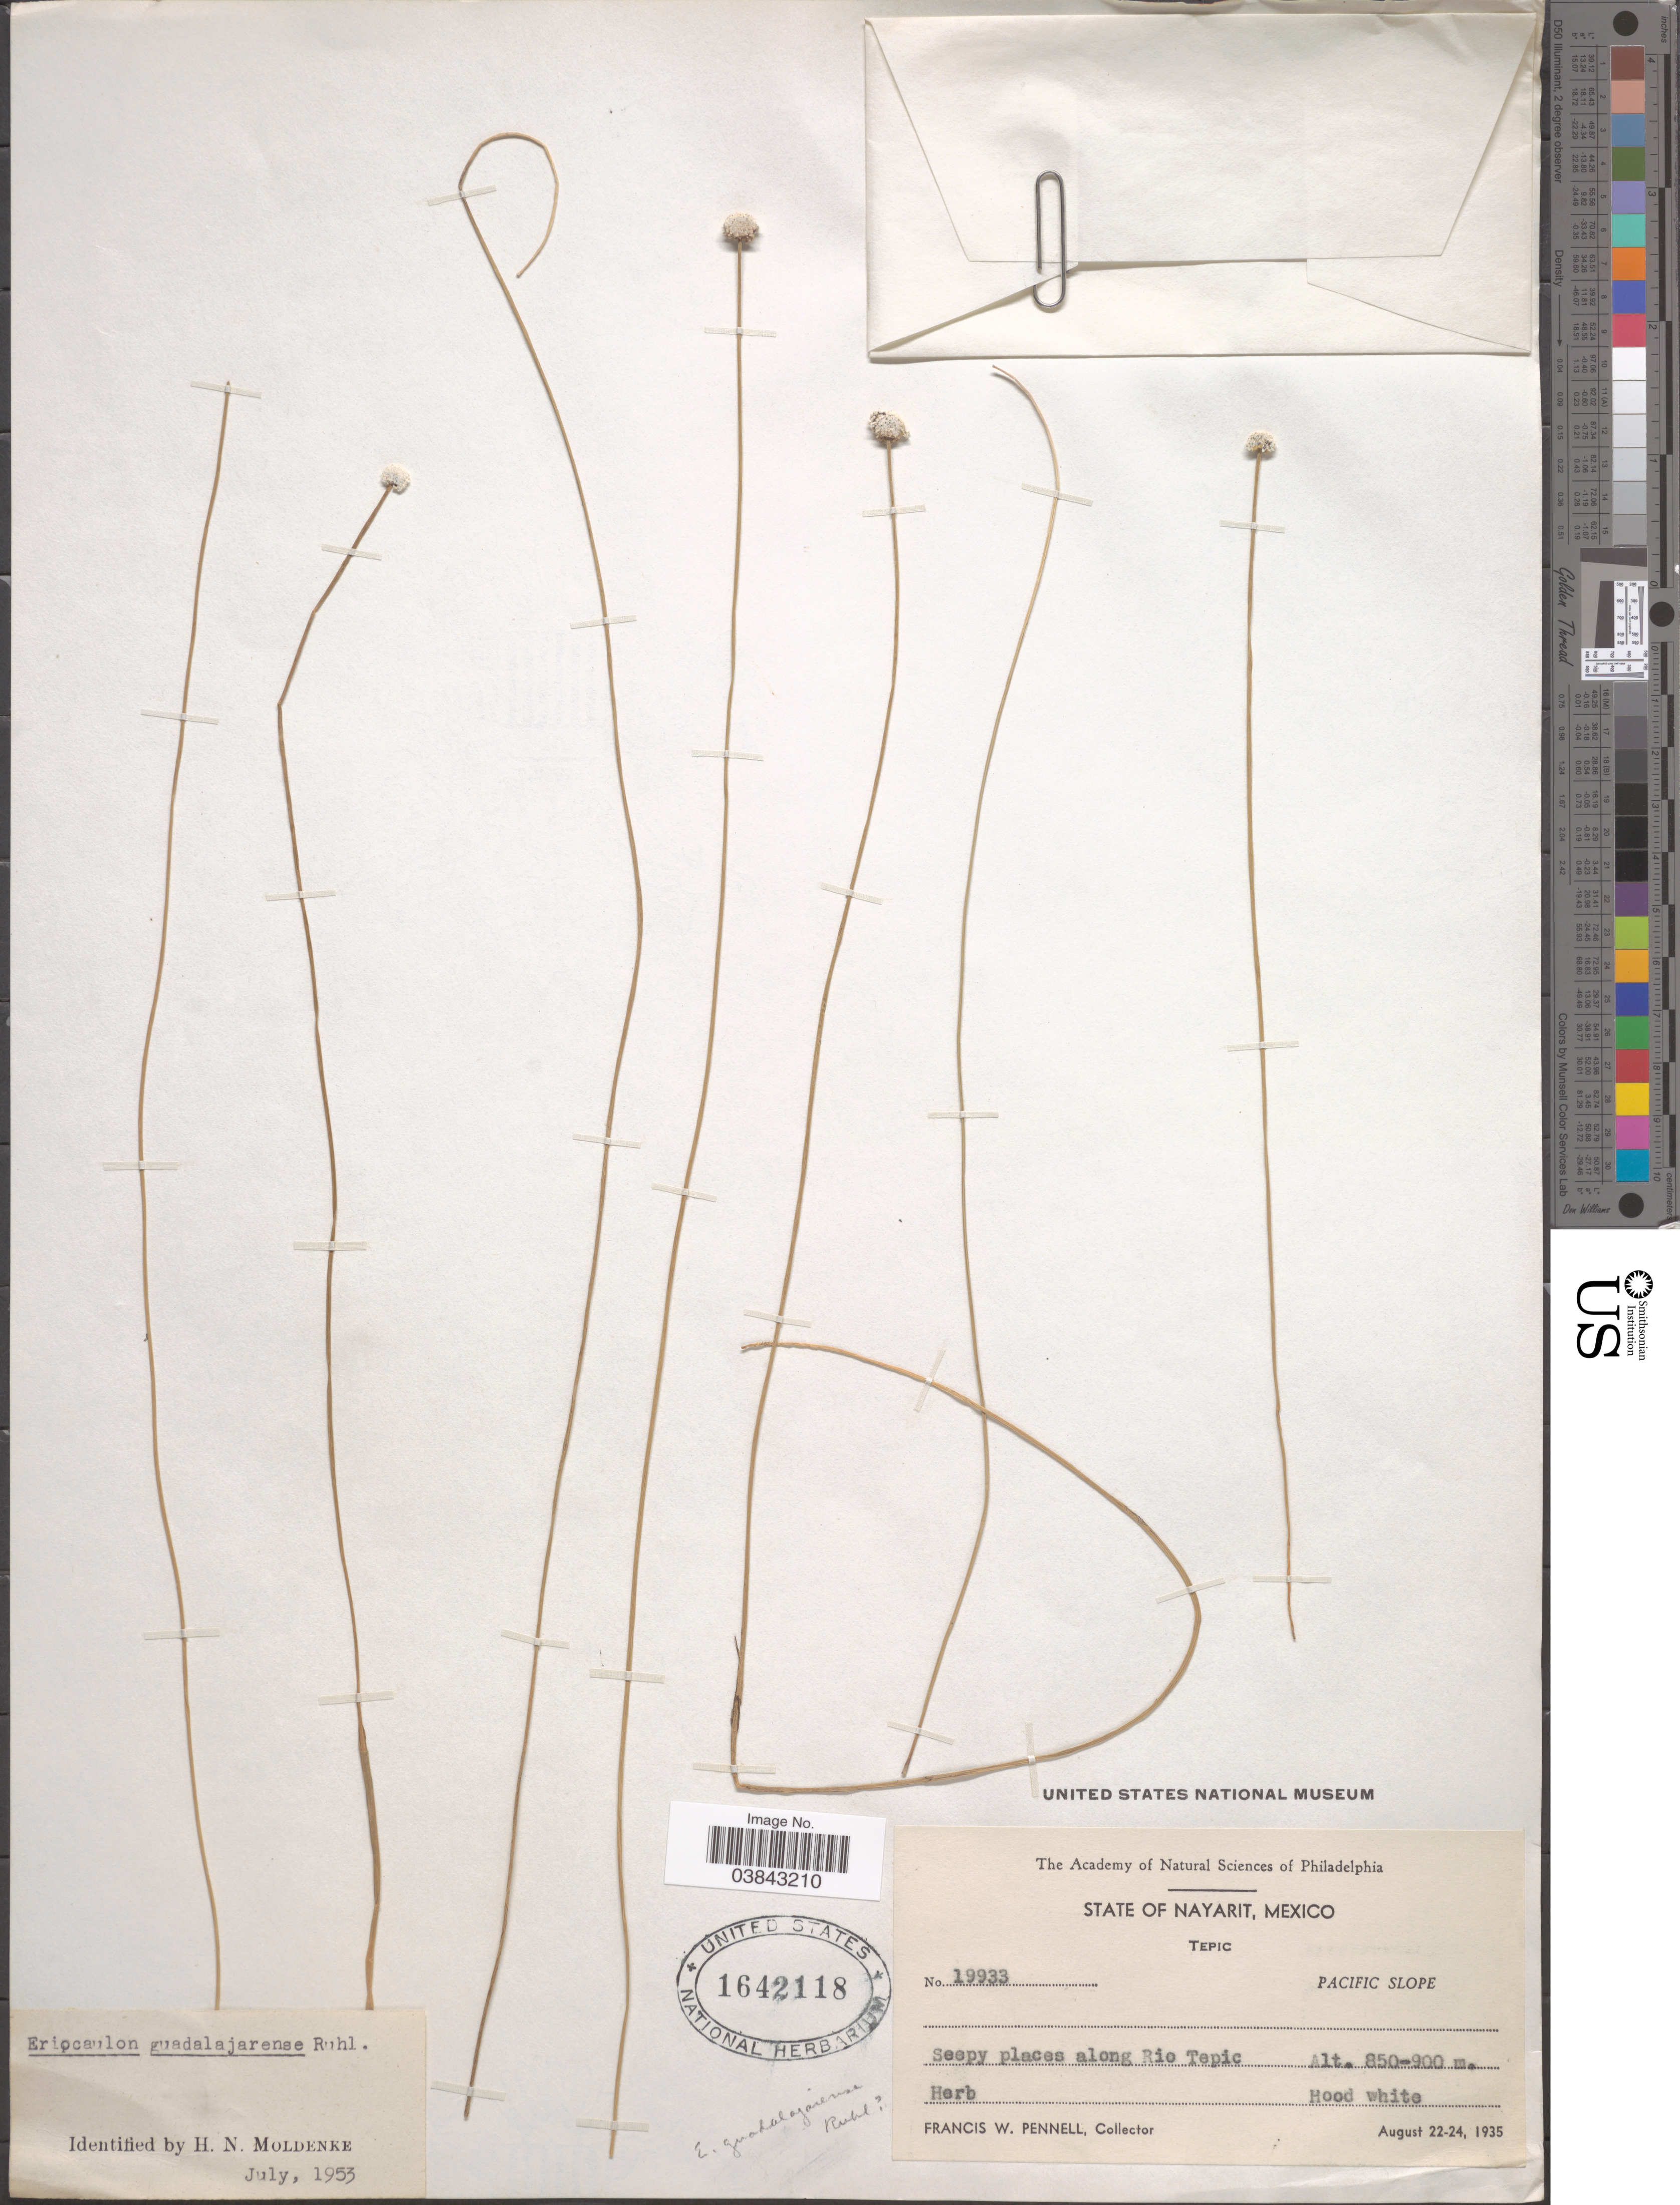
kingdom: Plantae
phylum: Tracheophyta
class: Liliopsida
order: Poales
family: Eriocaulaceae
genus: Eriocaulon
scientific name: Eriocaulon guadalajarense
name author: Ruhland in Engl.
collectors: F. W. Pennell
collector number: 19933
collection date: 1935-08-22/1935-08-24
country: Mexico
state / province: Nayarit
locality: Tepic. Pacific Slope. Along Rio Tepic.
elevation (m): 850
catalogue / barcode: US 1642118